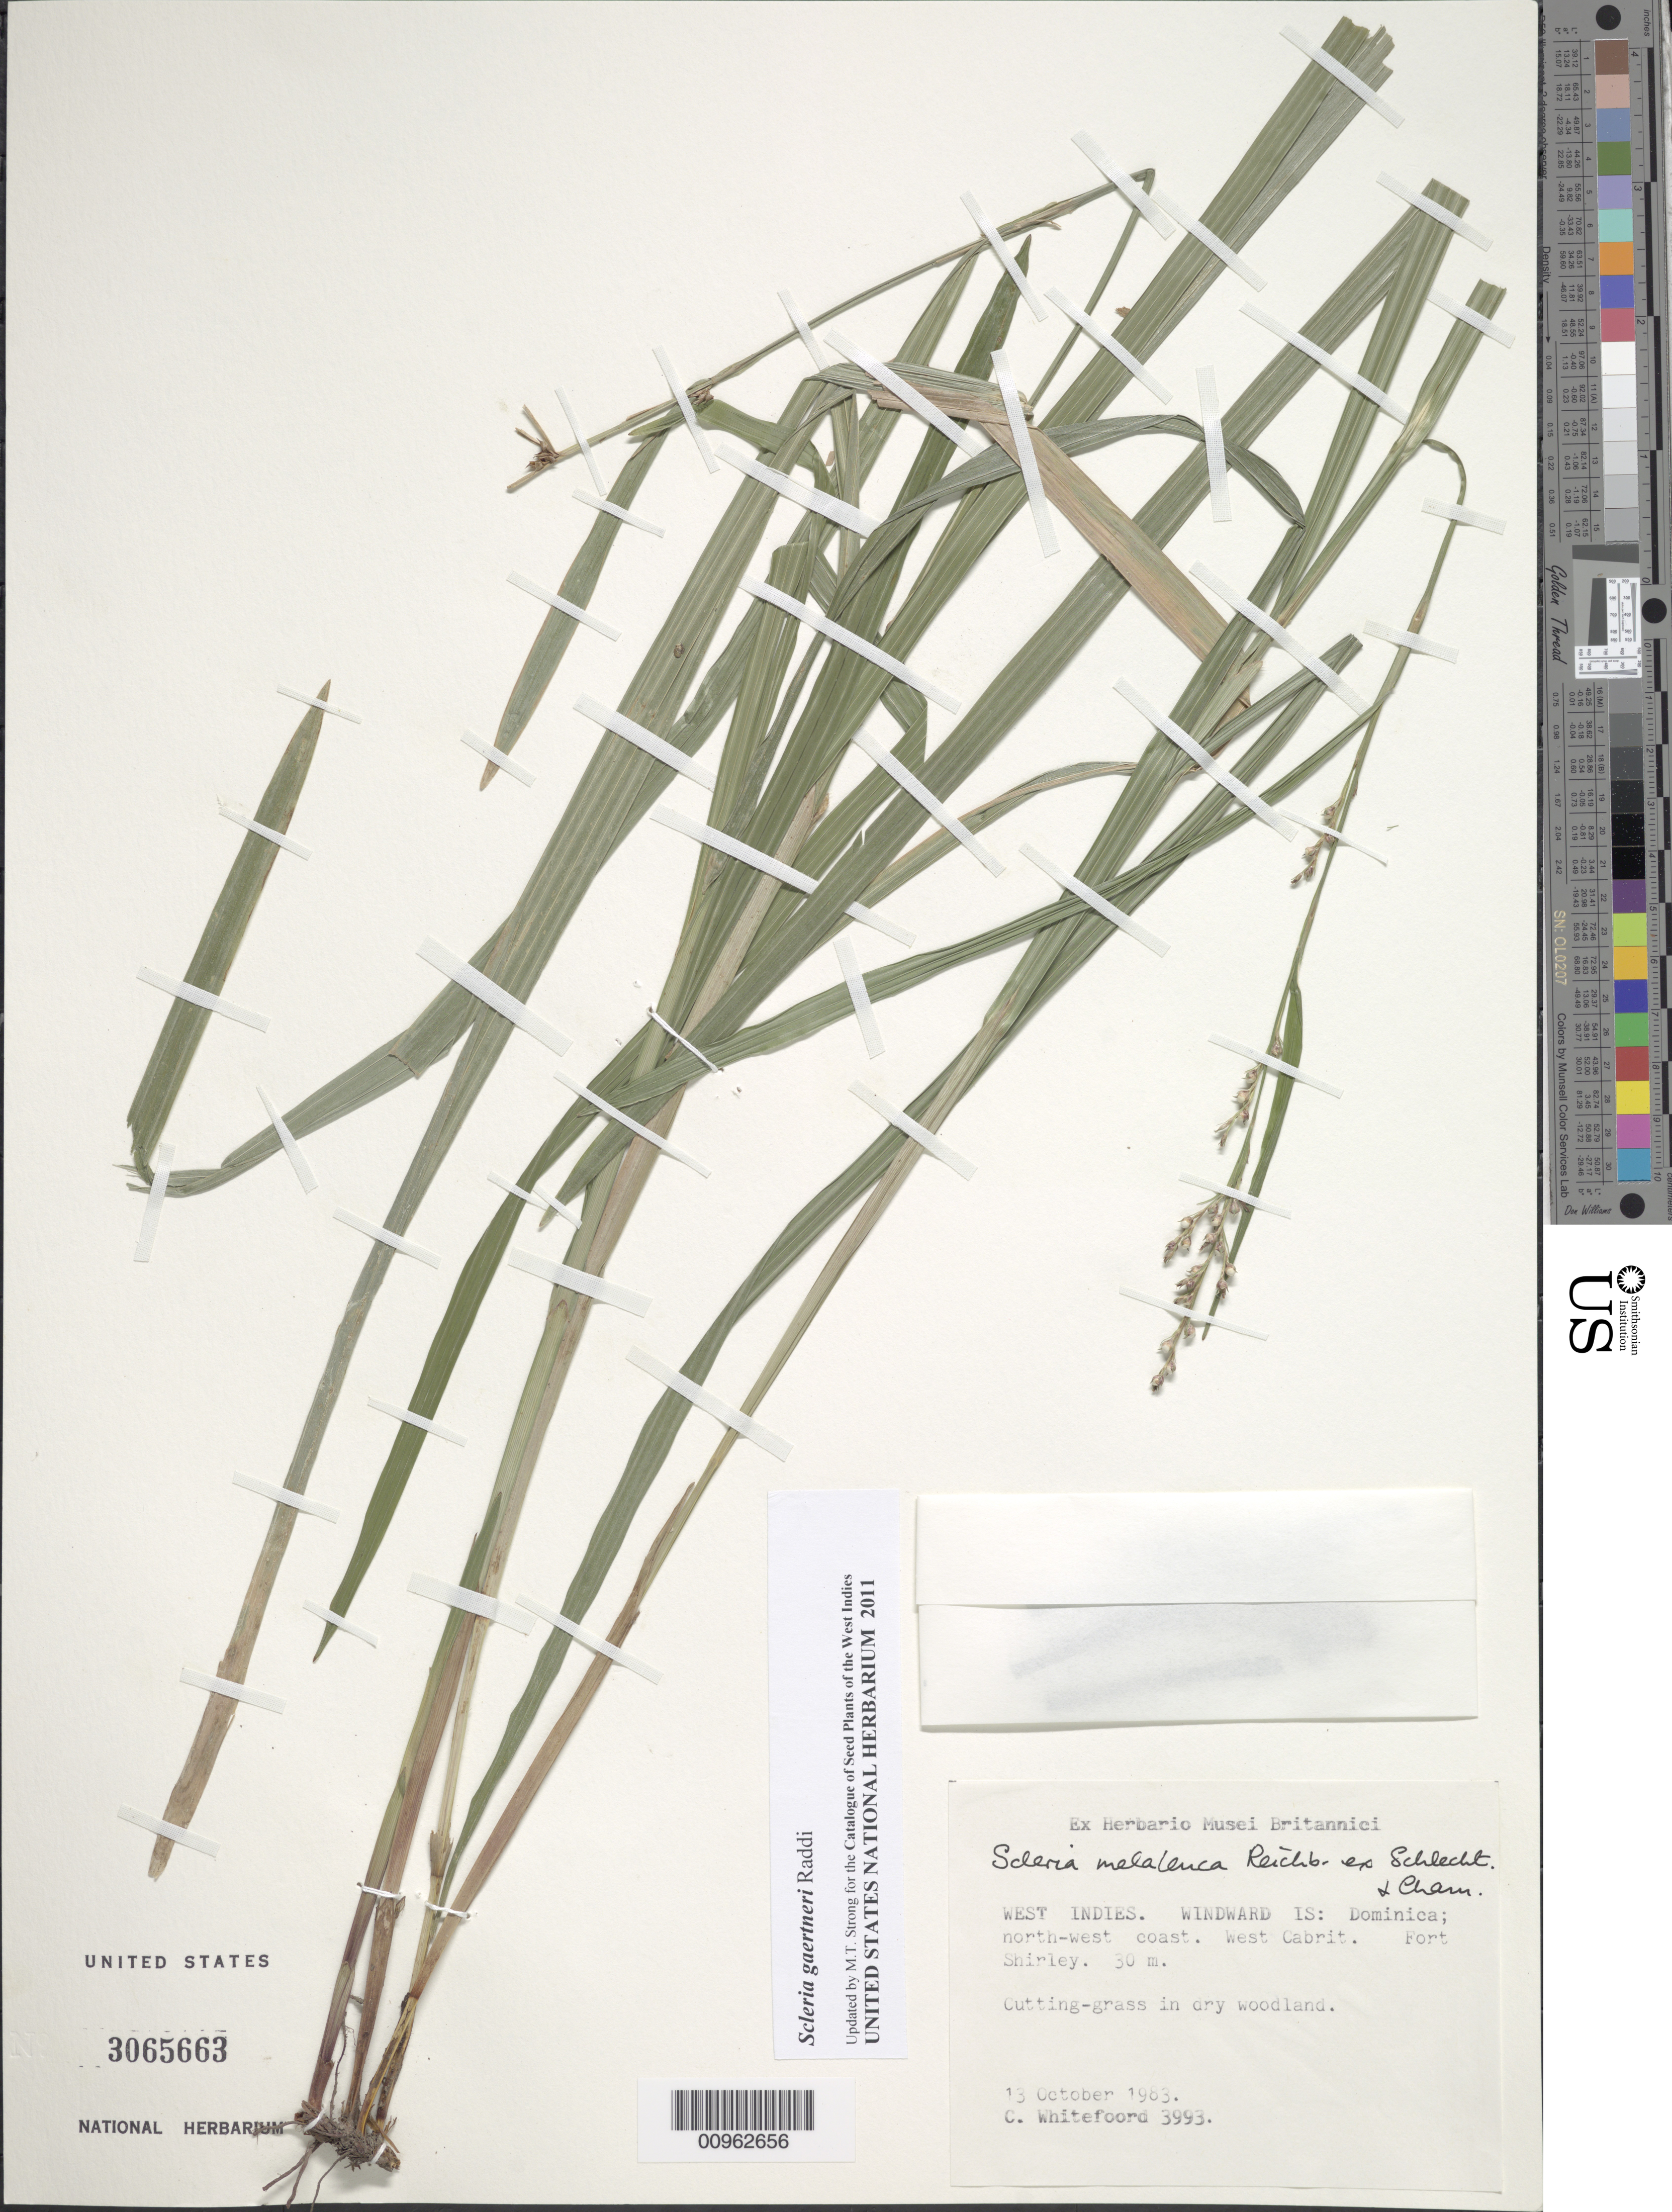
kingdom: Plantae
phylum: Tracheophyta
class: Liliopsida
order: Poales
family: Cyperaceae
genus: Scleria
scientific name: Scleria gaertneri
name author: Raddi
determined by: Strong, M. T., (US), Smithsonian Institution - National Museum of Natural History (UNITED STATES)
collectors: C. Whitefoord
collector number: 3993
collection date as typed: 13 Oct 1983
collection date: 1983-10-13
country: Dominica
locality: North-west coast, West Cabrit, Fort Shirley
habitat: In dry woodland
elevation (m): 30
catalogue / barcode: US 3065663